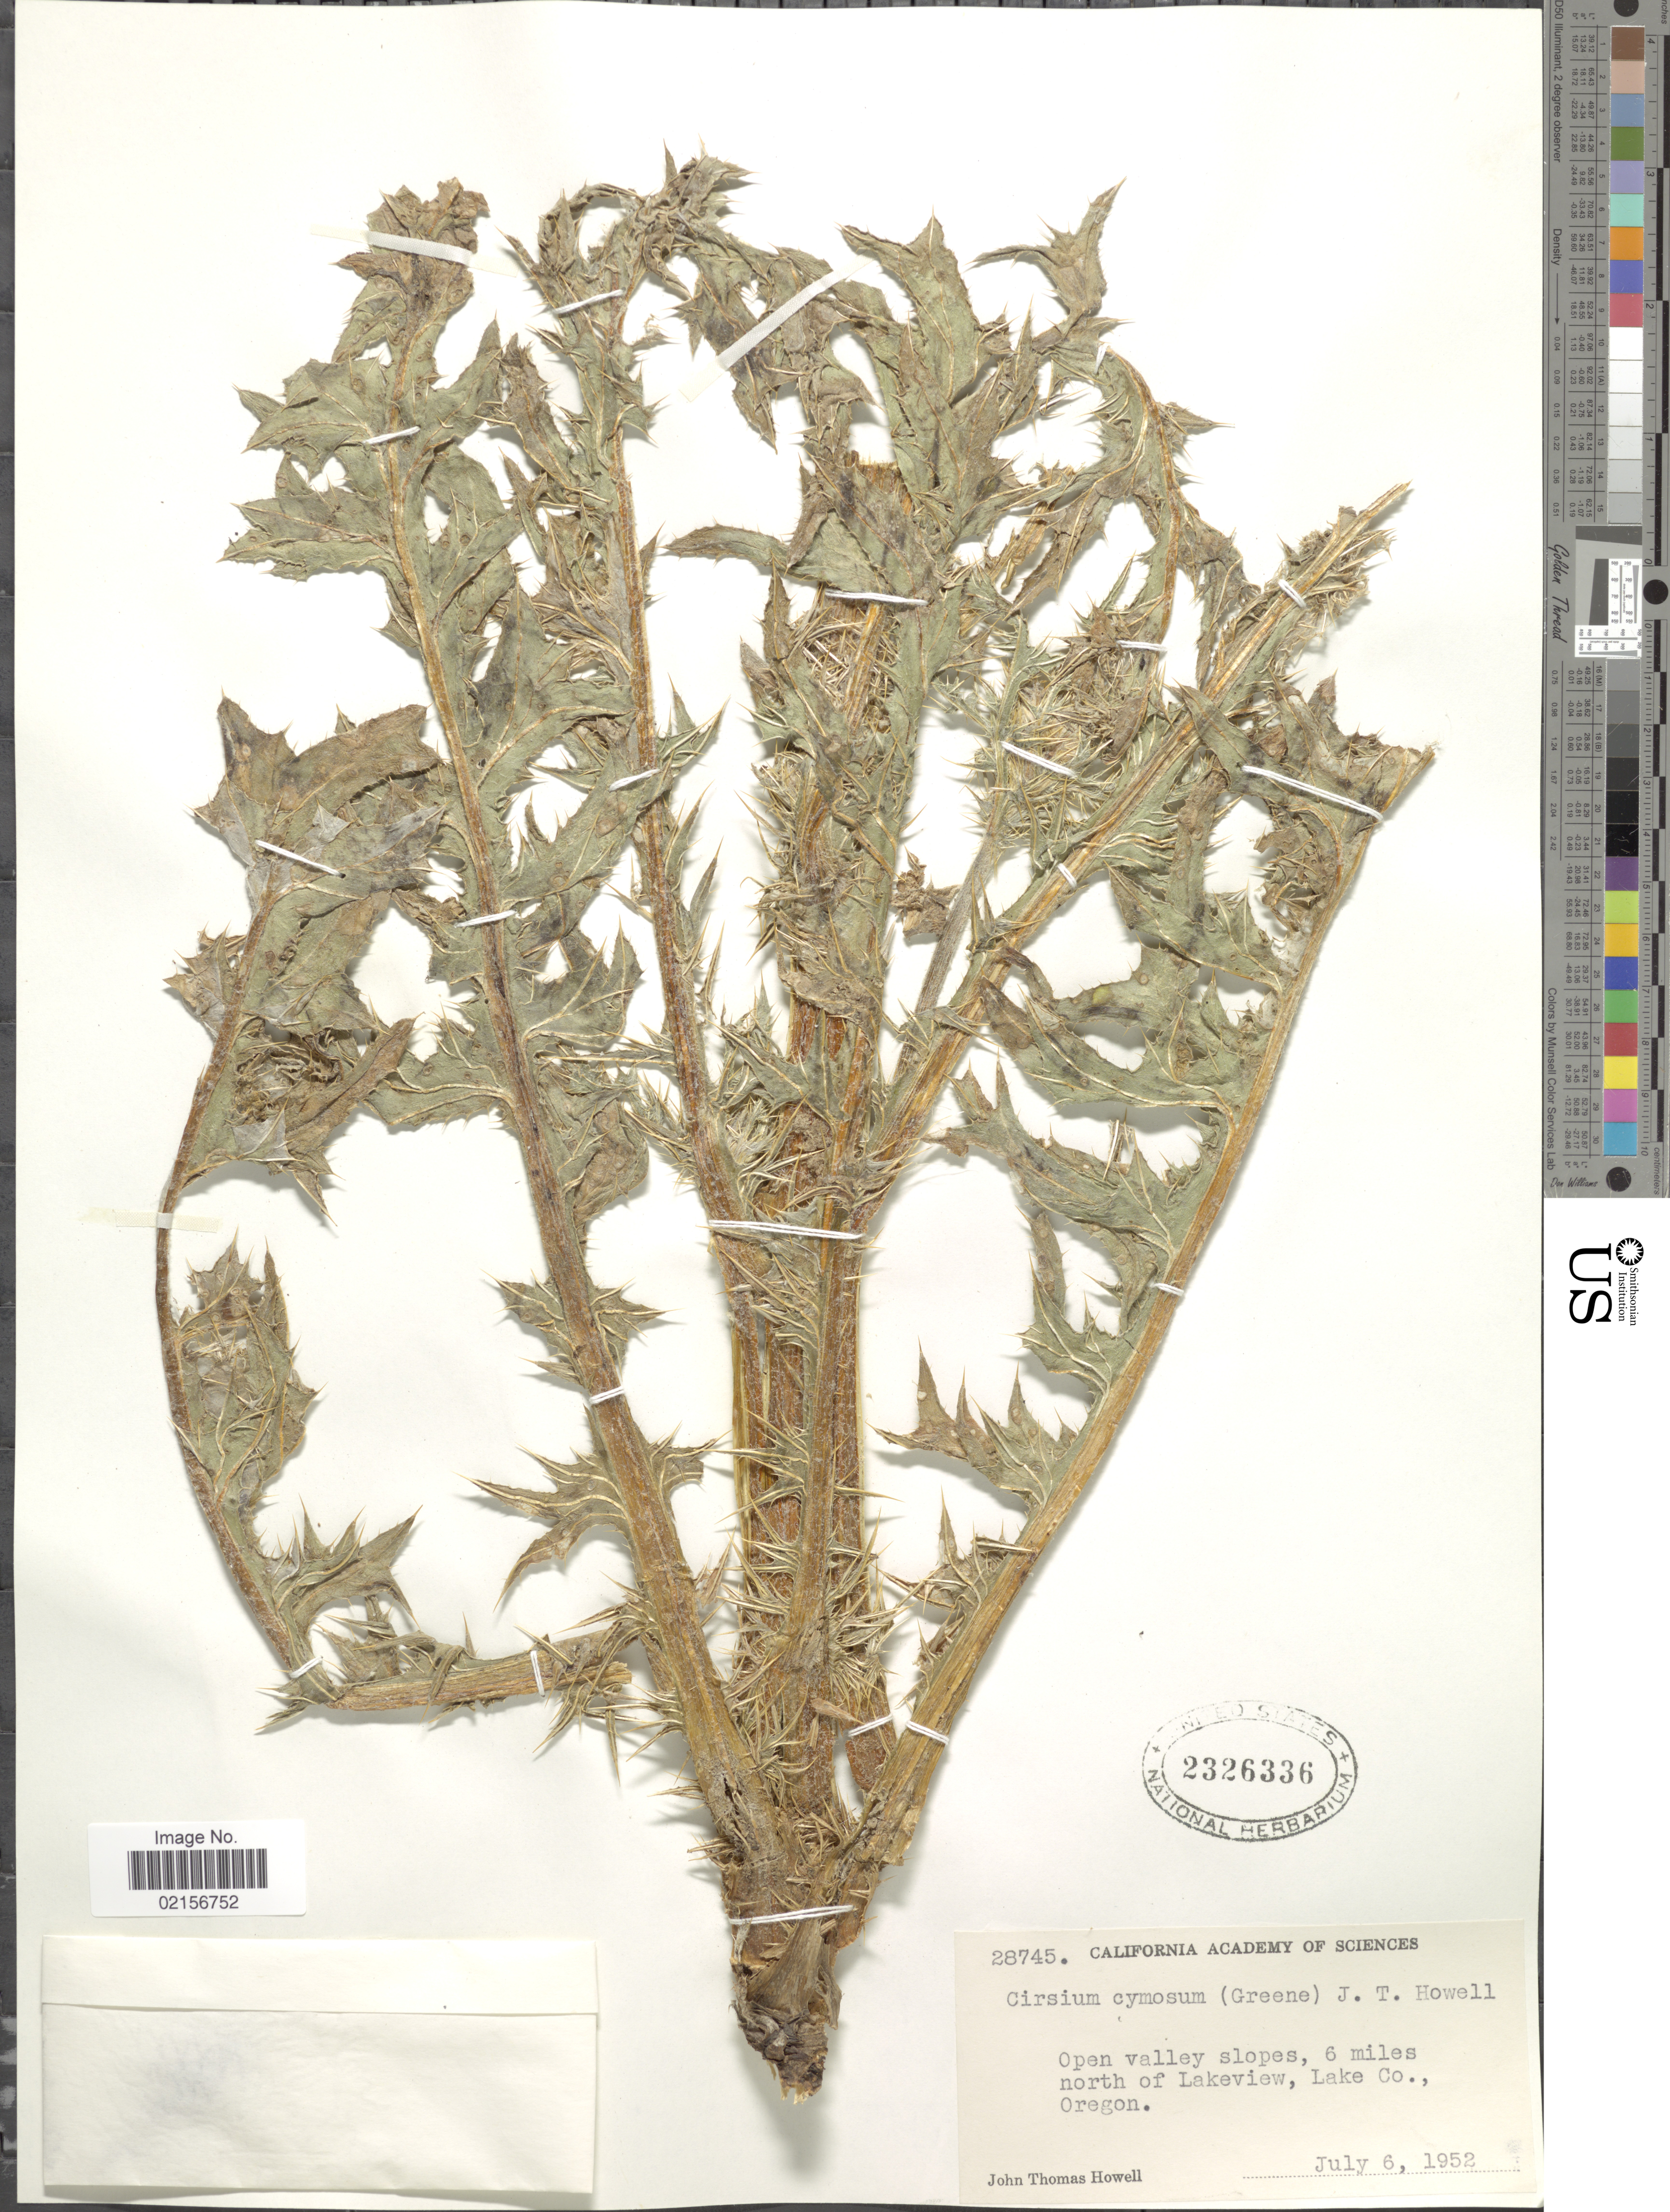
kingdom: Plantae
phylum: Tracheophyta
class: Magnoliopsida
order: Asterales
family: Asteraceae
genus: Cirsium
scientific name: Cirsium cymosum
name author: (Greene) J.T. Howell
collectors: J. T. Howell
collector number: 28745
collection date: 1952-07-06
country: United States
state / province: Oregon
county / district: Lake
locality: Open valley slopes, 6 miles norh of Lakeview, Lake Co.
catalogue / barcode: US 2326336